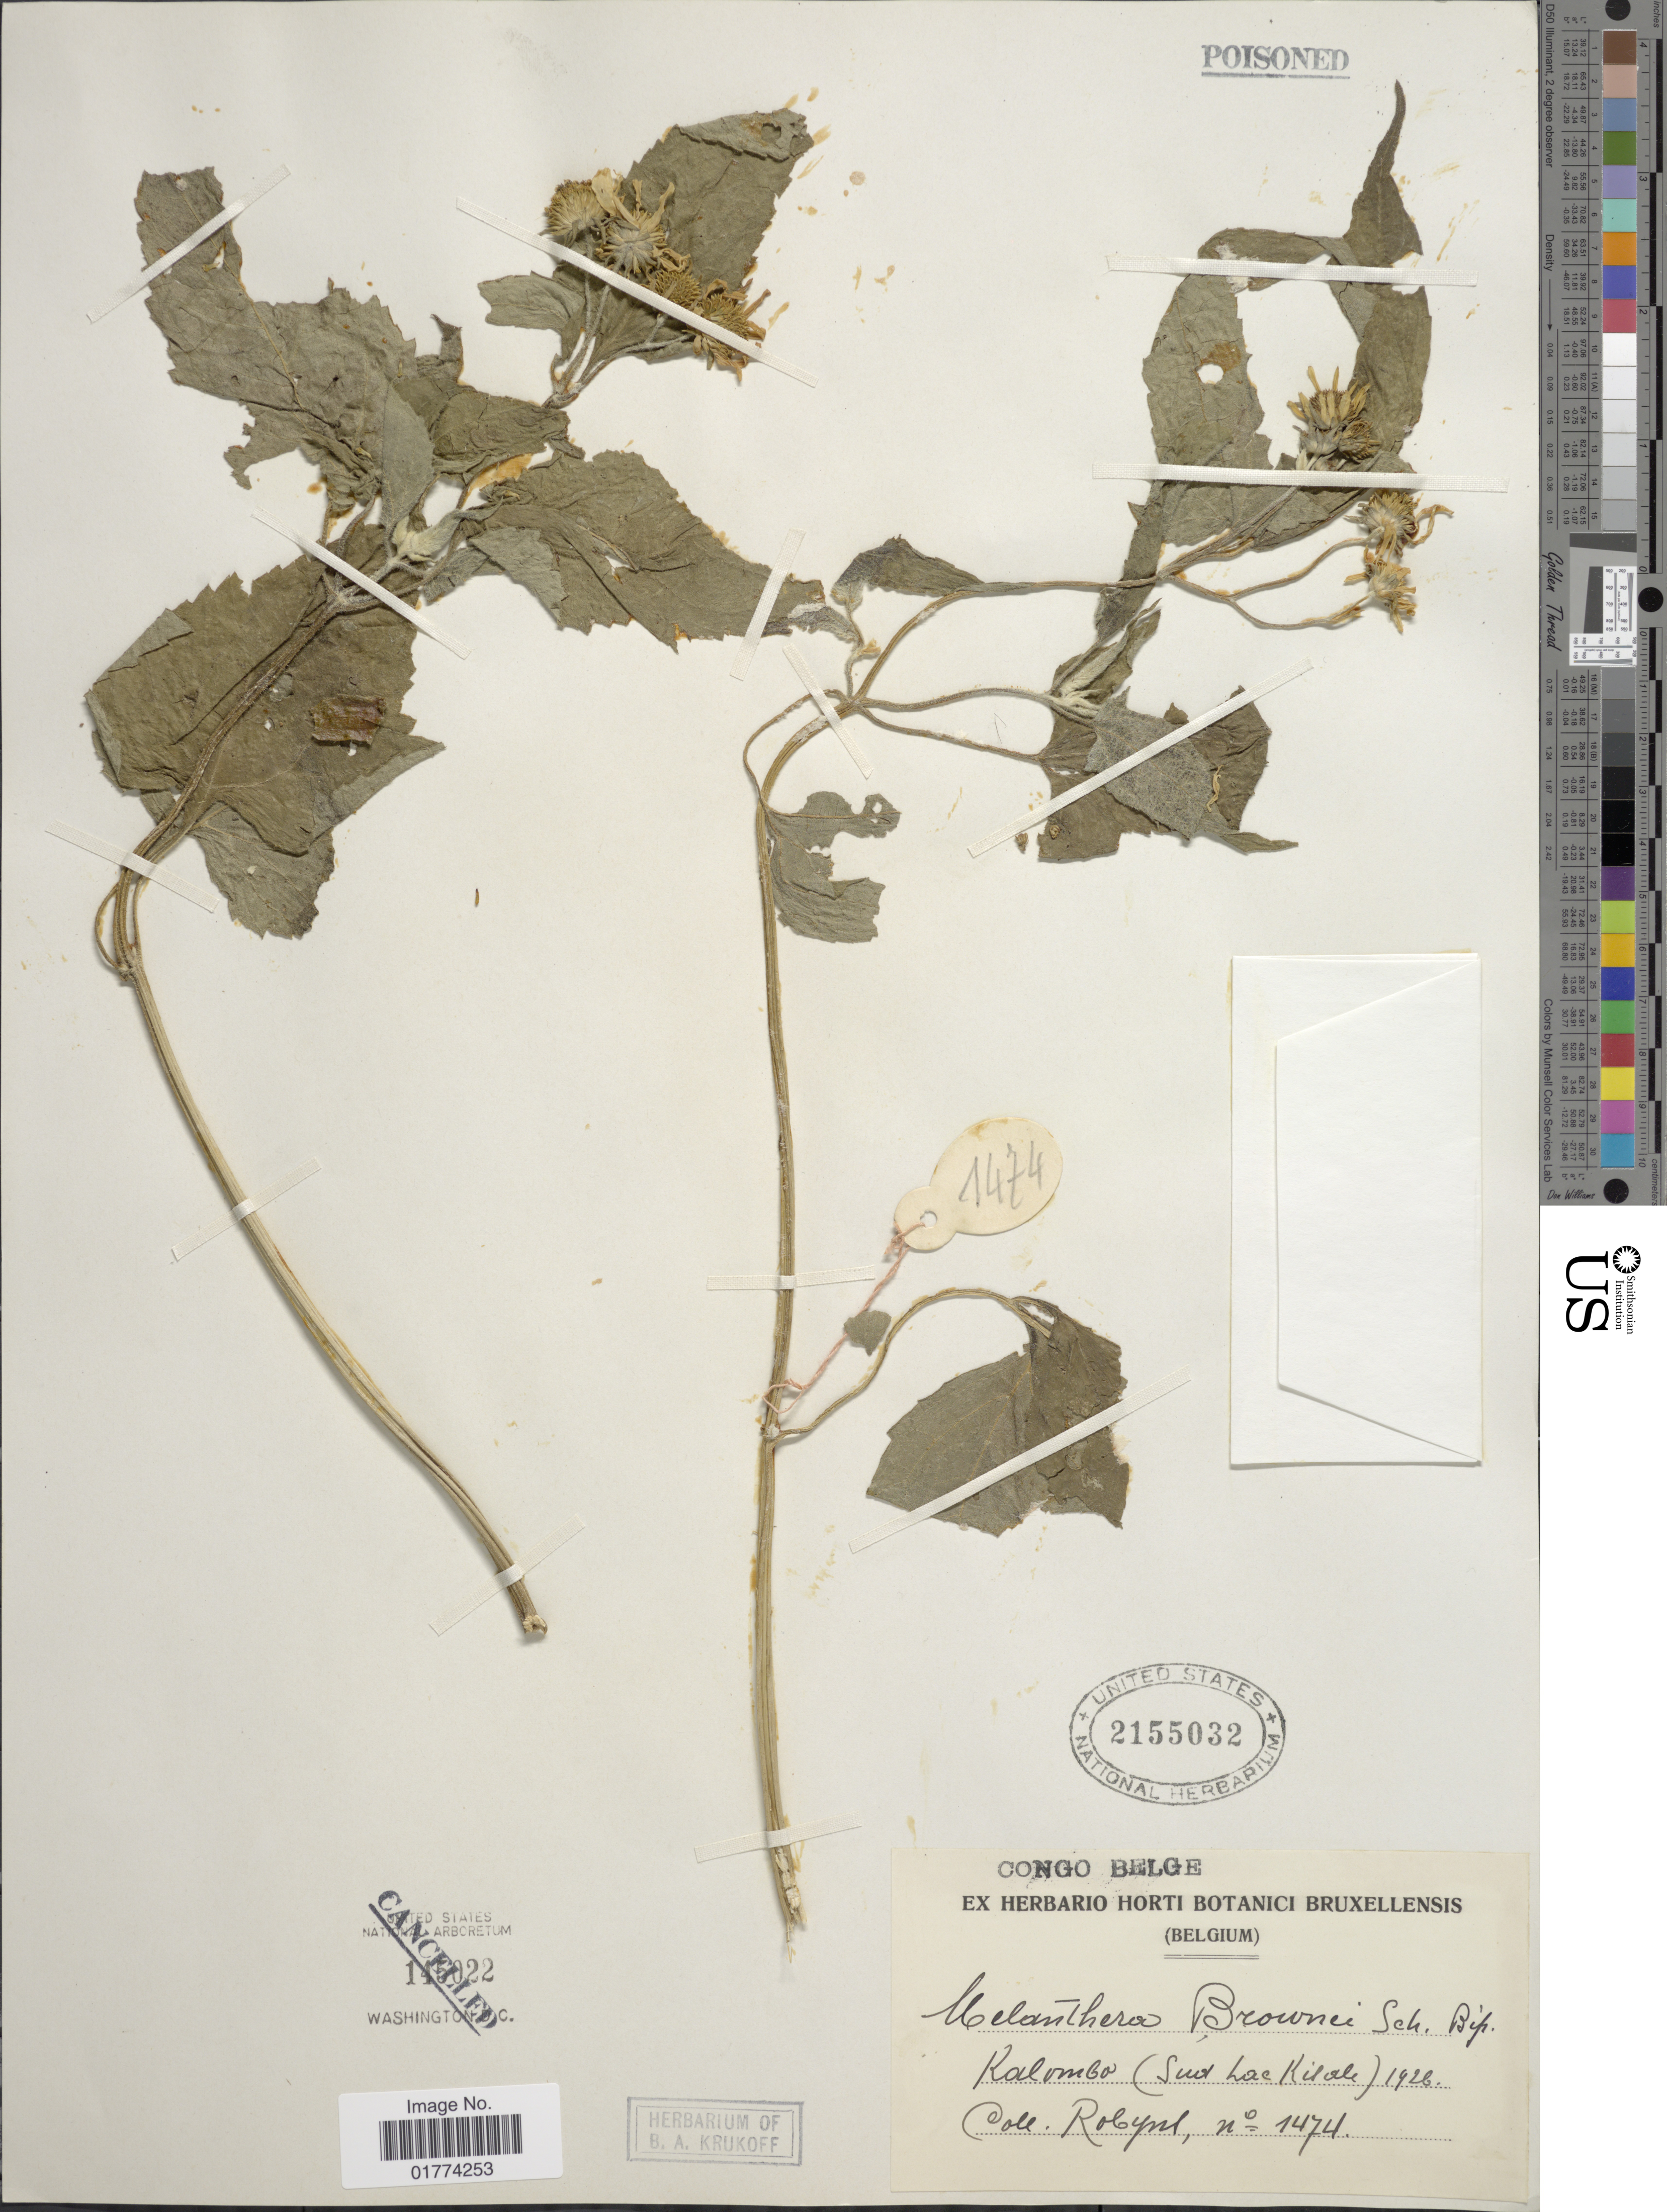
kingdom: Plantae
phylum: Tracheophyta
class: Magnoliopsida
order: Asterales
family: Asteraceae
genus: Melanthera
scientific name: Melanthera scandens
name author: (Schumach. & Thonn.) Brenan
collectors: -. Robyns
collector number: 1474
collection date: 1926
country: Congo, Democratic Republic of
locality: Kalombo, (Sud Lac Kisale).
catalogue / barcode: US 2155032